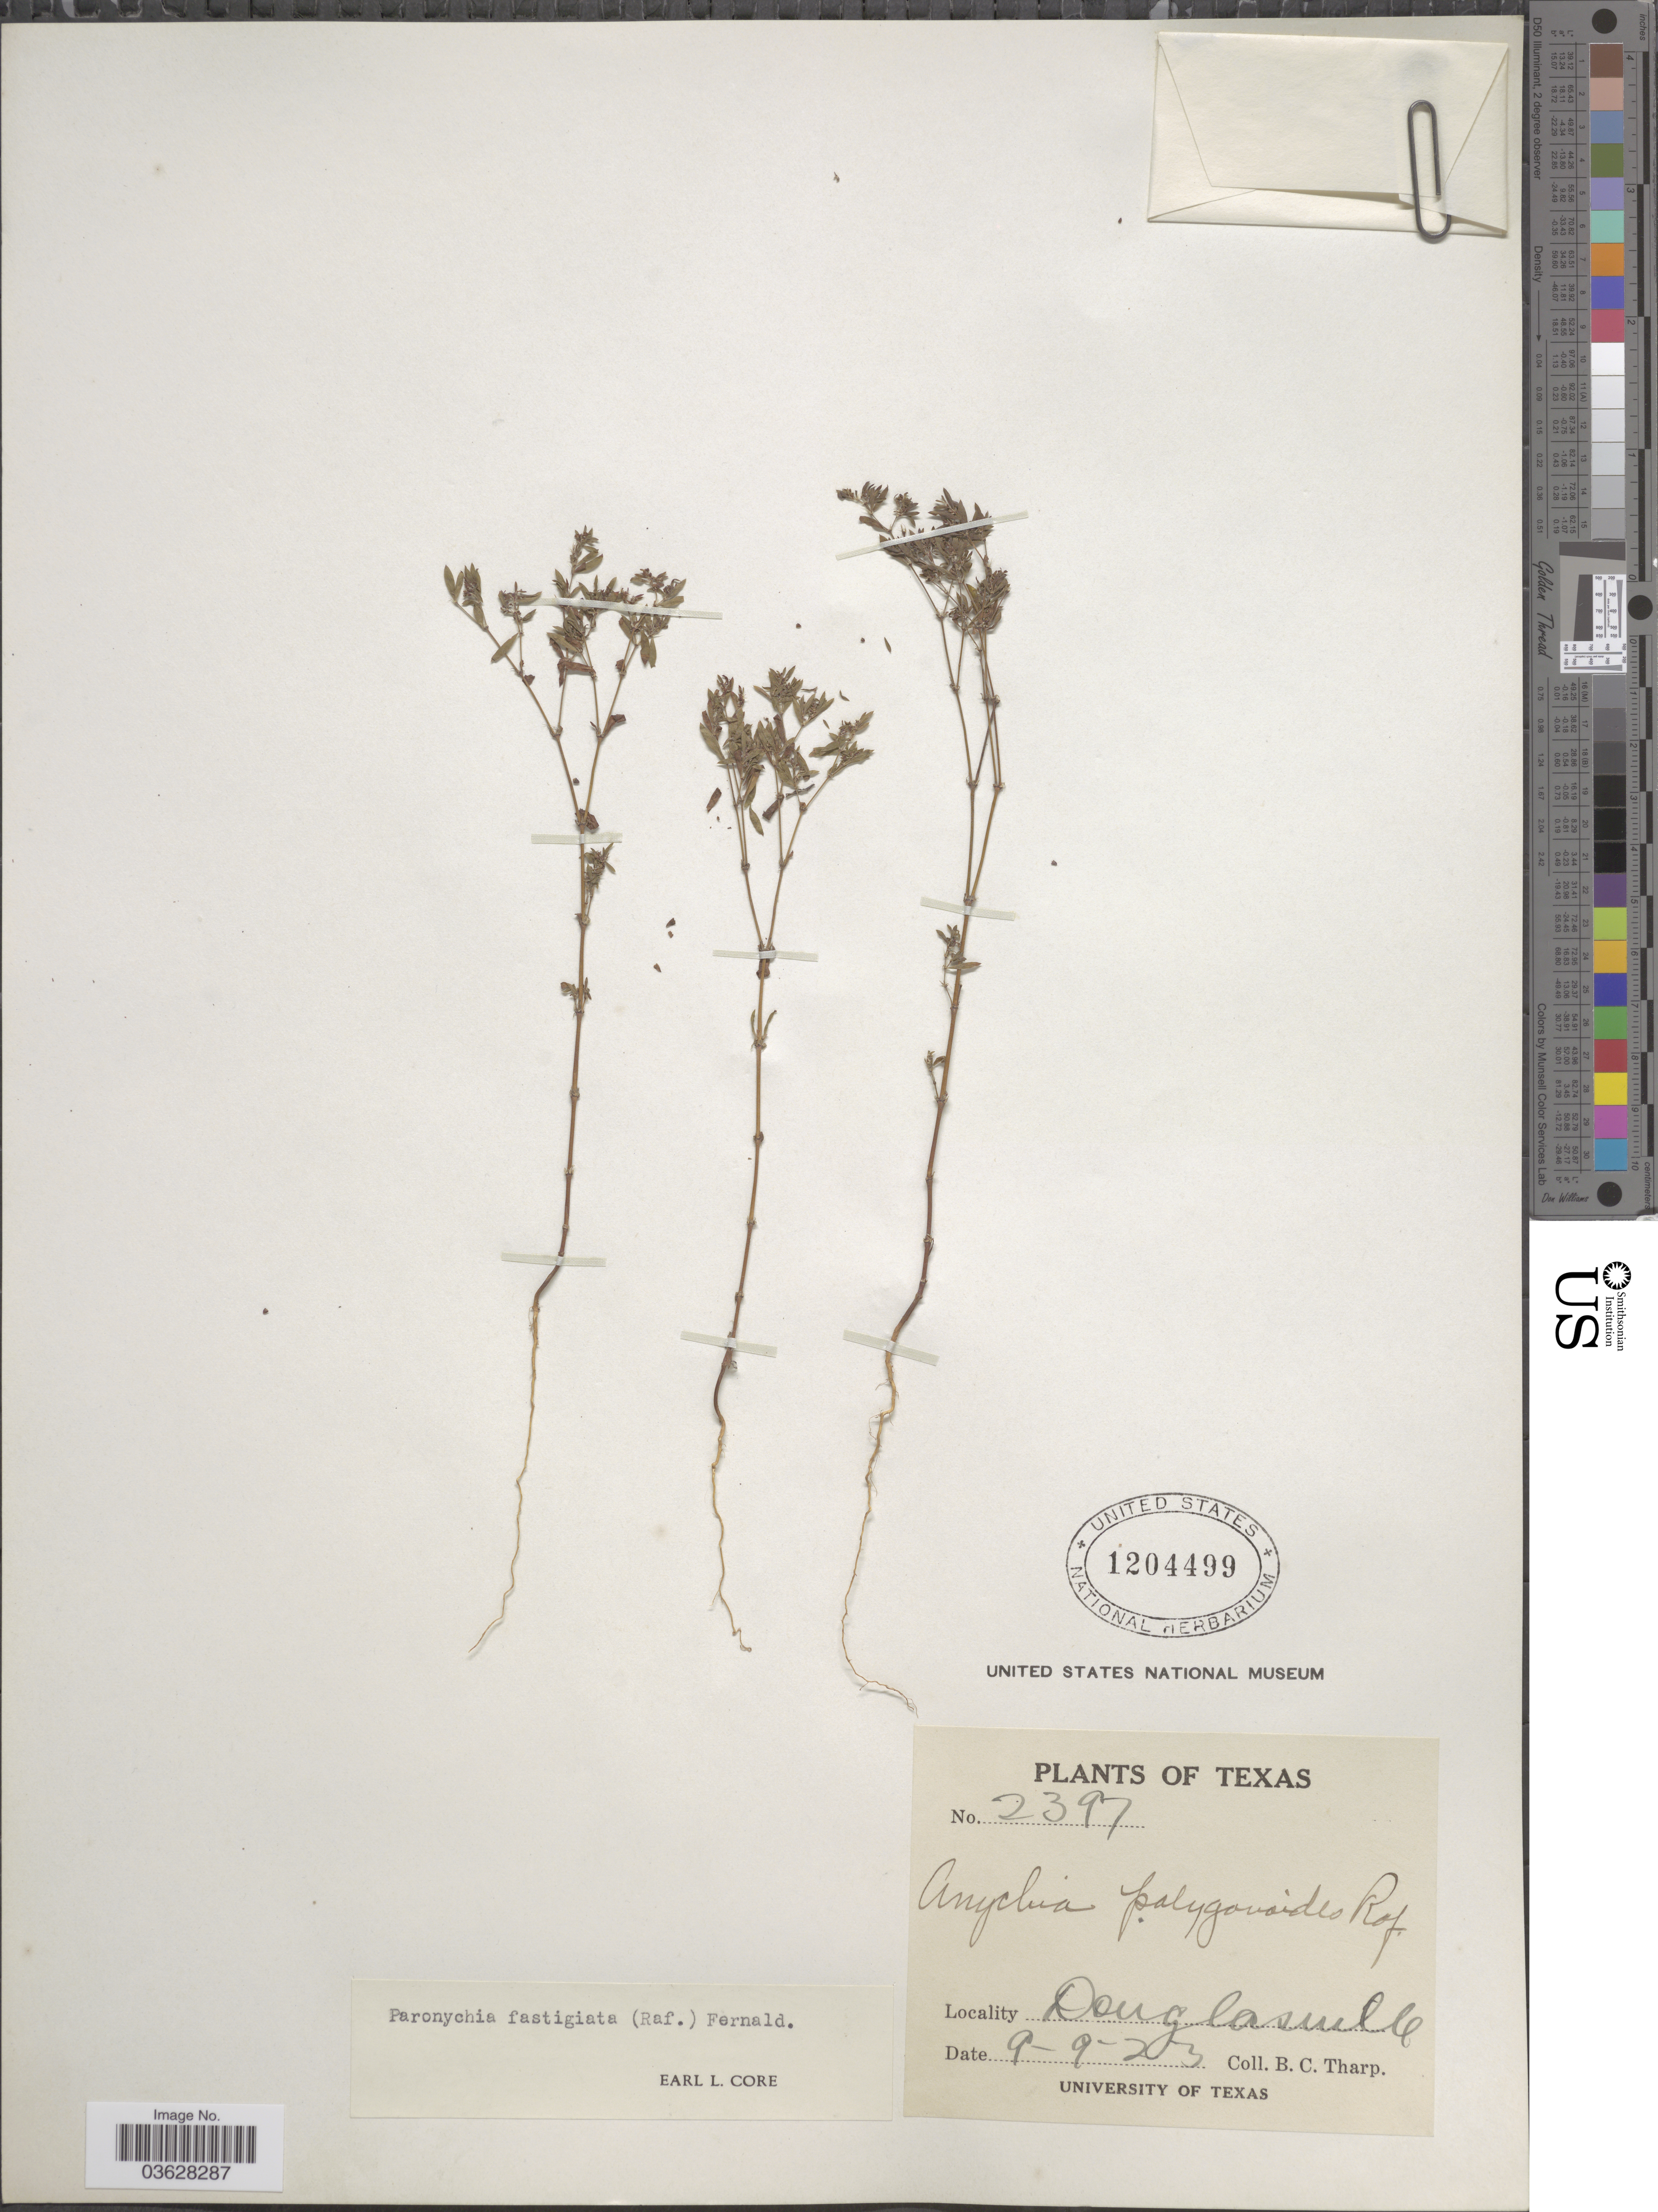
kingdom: Plantae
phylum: Tracheophyta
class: Magnoliopsida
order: Caryophyllales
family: Caryophyllaceae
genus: Paronychia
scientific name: Paronychia fastigiata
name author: (Raf.) Fernald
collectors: B. C. Tharp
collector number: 2397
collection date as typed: Transcribed d/m/y: 9/9/23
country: United States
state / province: Texas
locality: Douglasville.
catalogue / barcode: US 1204499